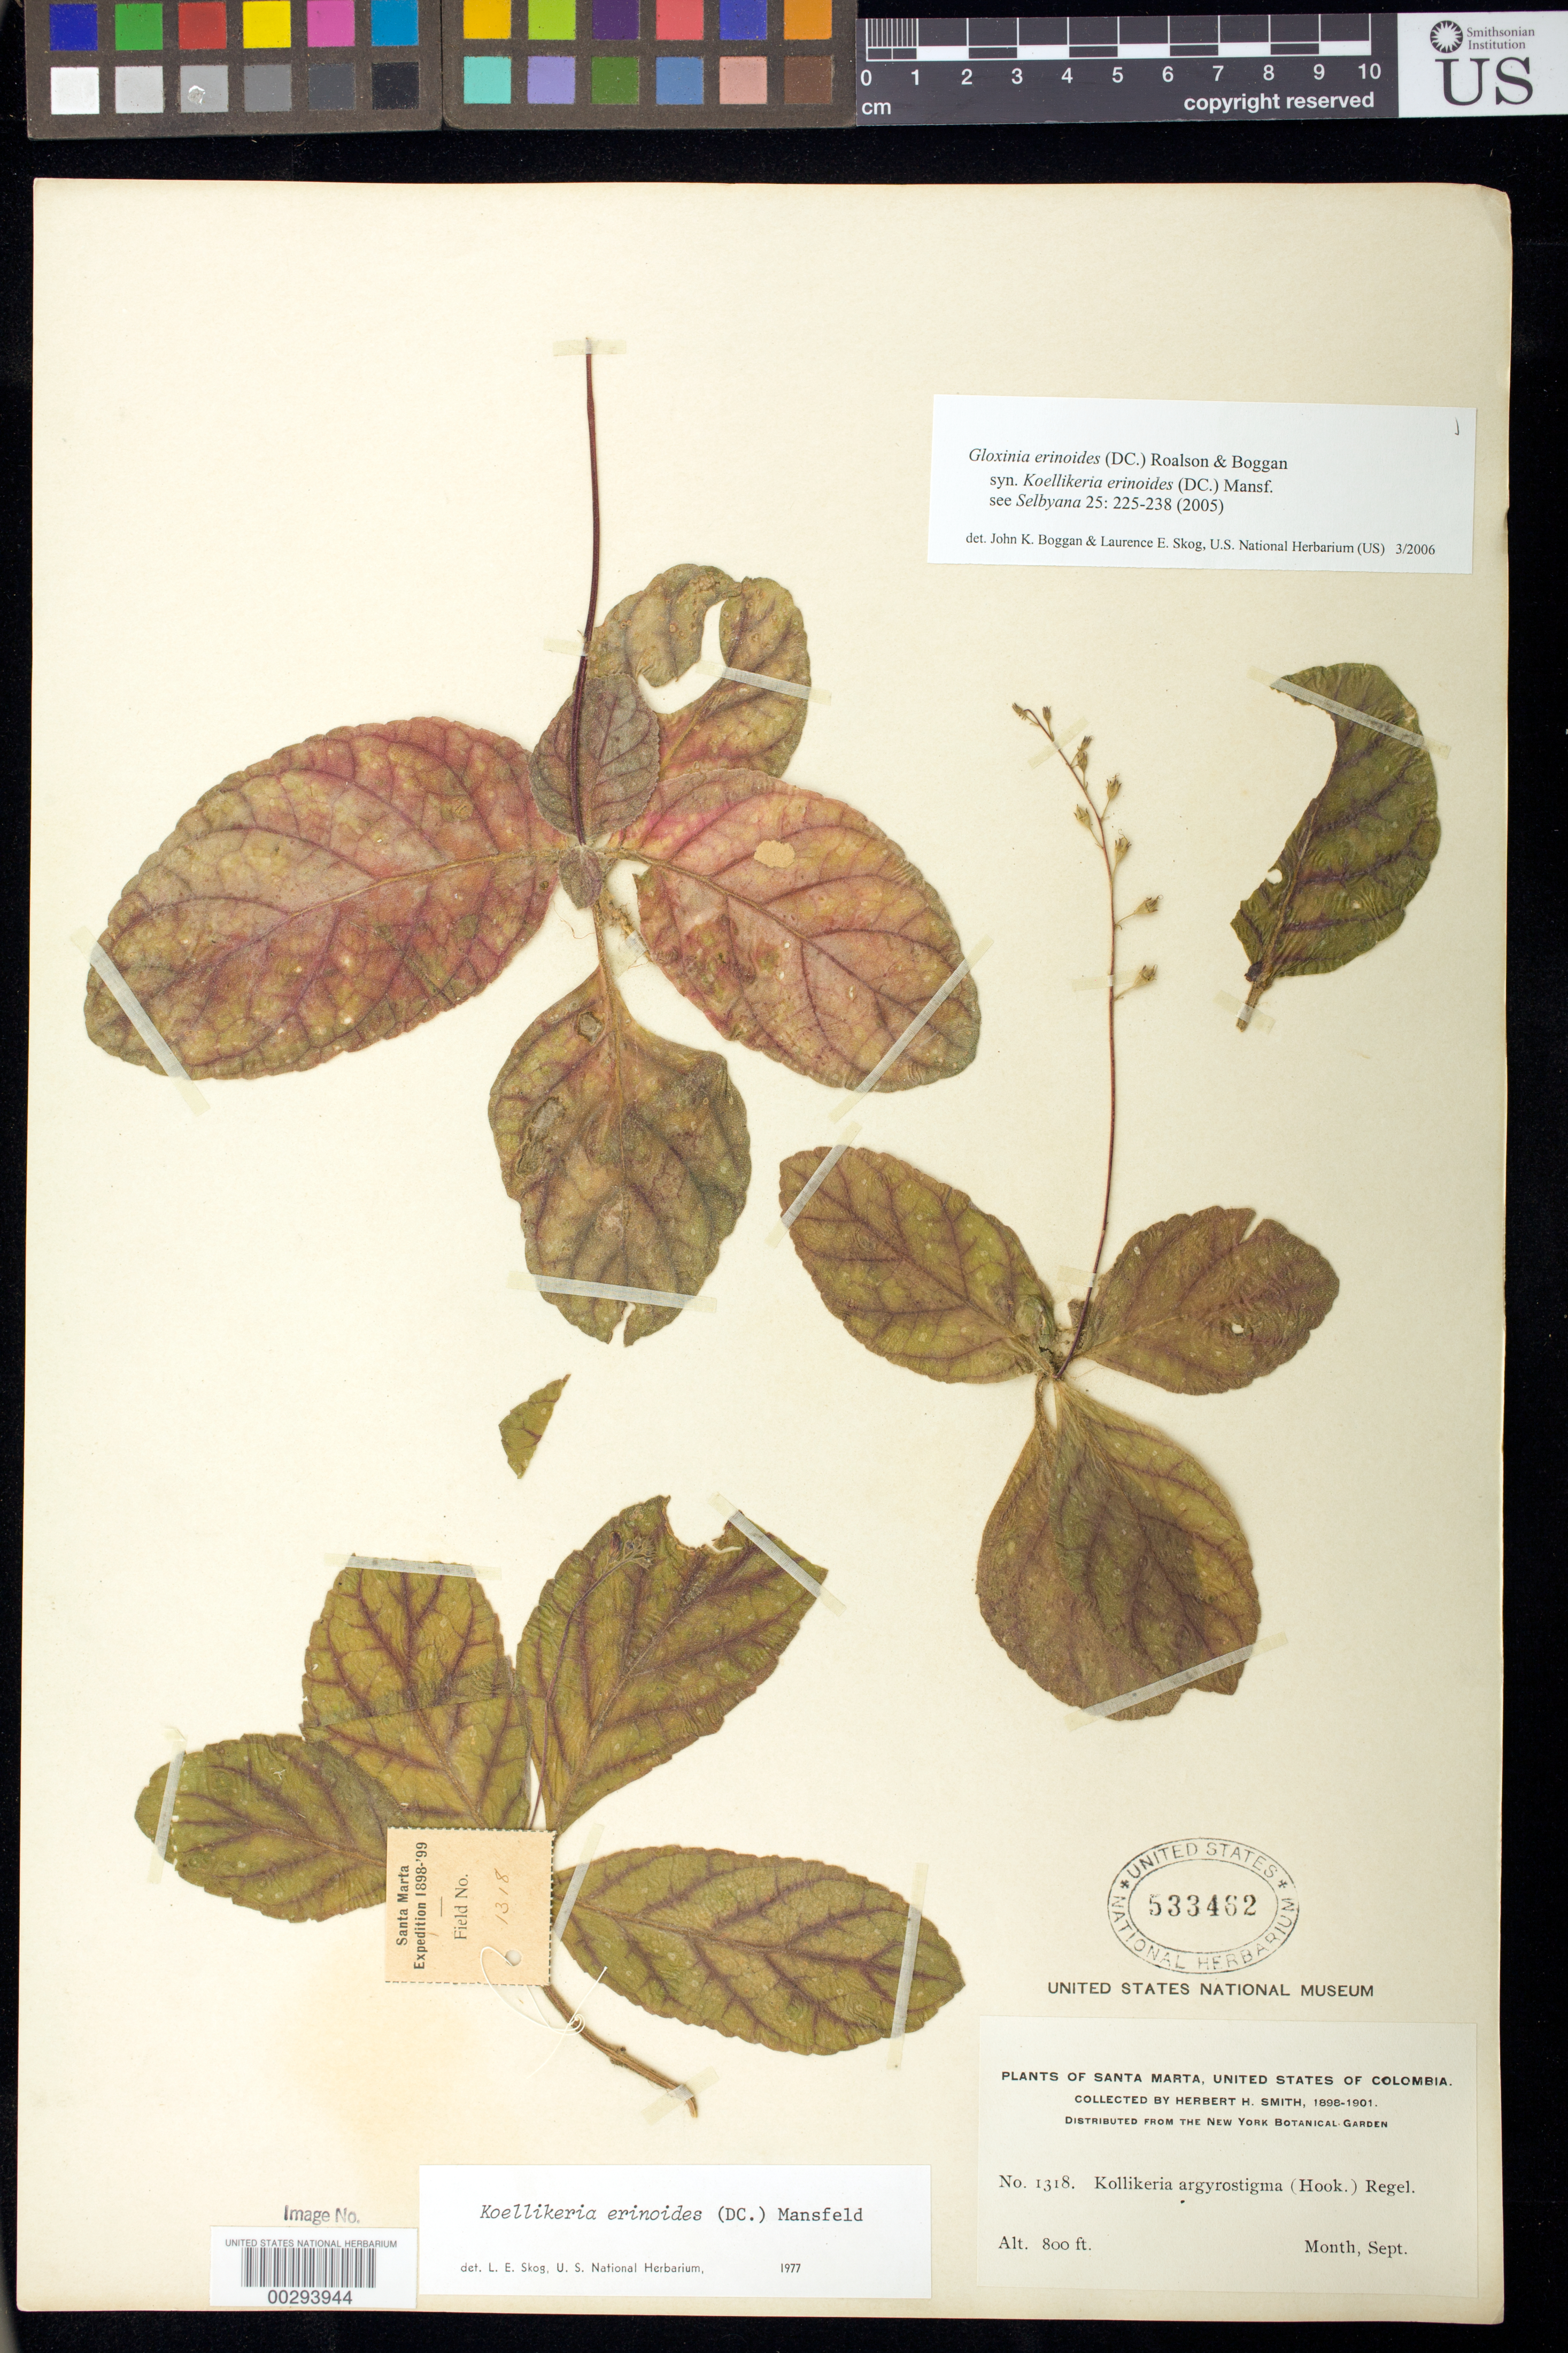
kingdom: Plantae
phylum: Tracheophyta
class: Magnoliopsida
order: Lamiales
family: Gesneriaceae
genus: Gloxinia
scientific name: Gloxinia erinoides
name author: (DC.) Roalson & Boggan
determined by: Boggan, J. K.; Skog, L. E.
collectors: Herbert H. Smith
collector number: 1318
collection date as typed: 1898-1901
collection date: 1898/1901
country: Colombia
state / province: Magdalena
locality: Santa Marta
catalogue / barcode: US 533462